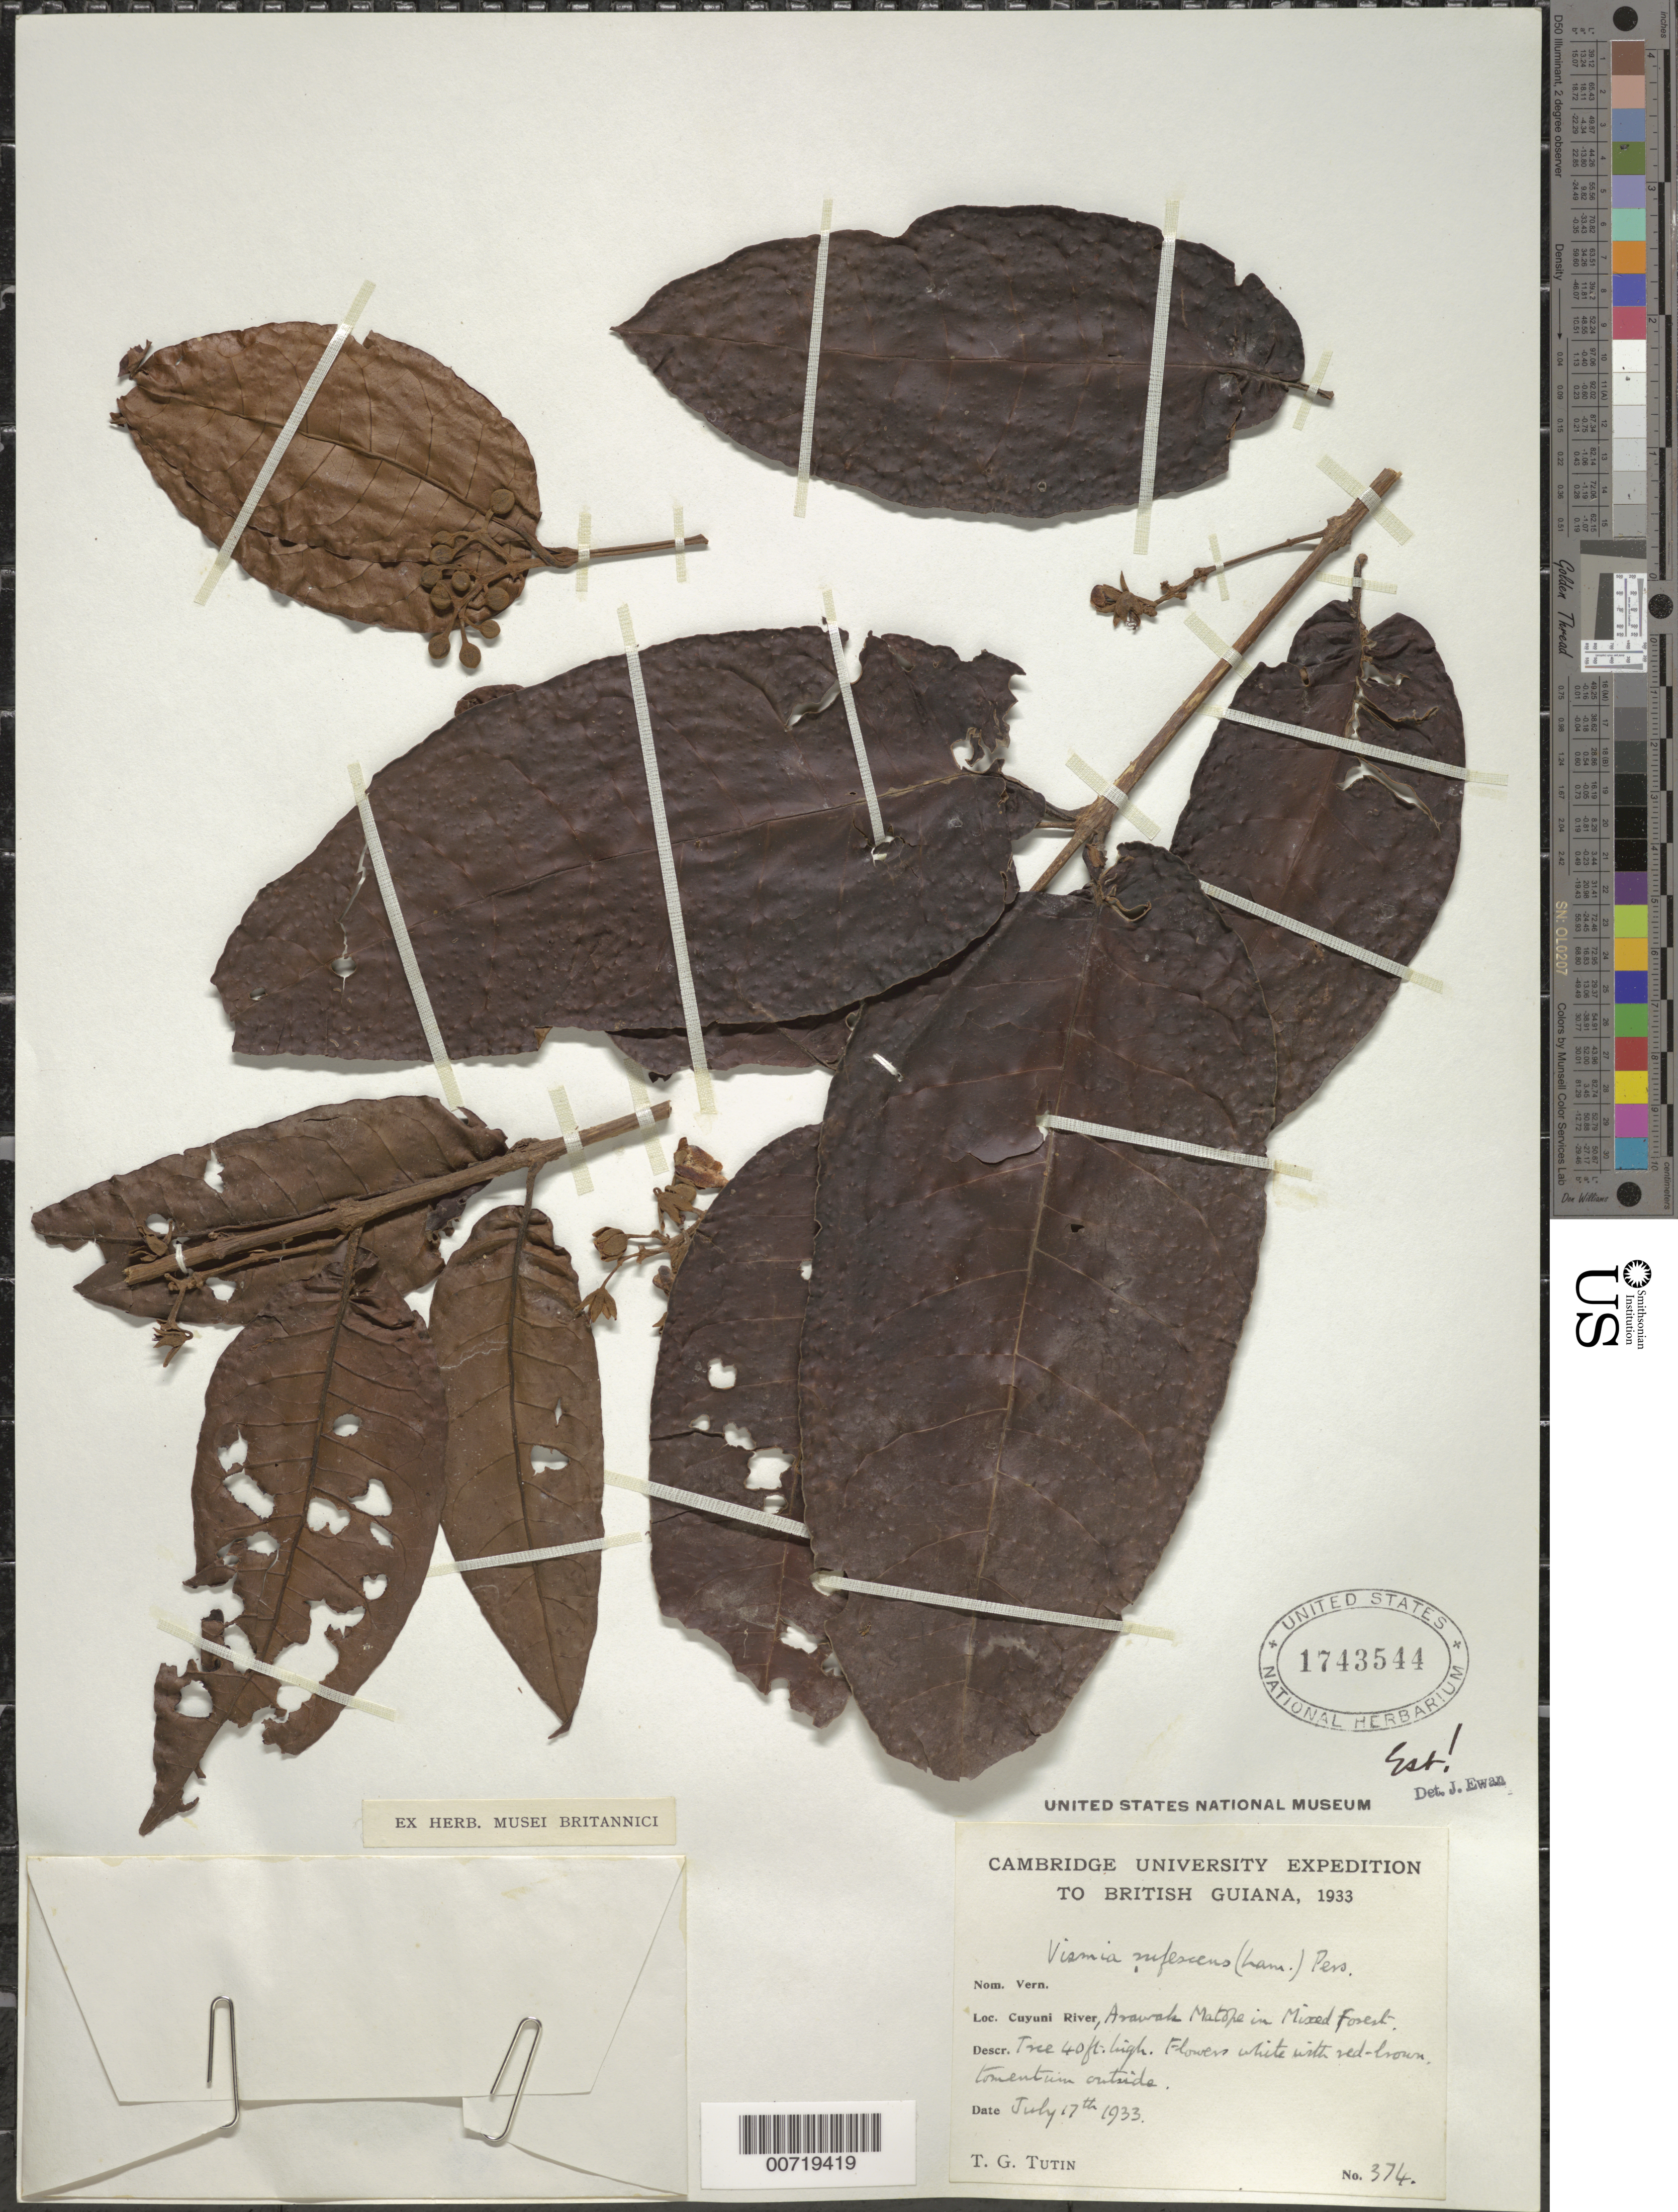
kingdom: Plantae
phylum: Tracheophyta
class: Magnoliopsida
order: Malpighiales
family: Hypericaceae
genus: Vismia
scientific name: Vismia sessilifolia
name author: (Aubl.) Choisy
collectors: T. G. Tutin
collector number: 374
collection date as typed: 17-Jul-33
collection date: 1933-07-17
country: Guyana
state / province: Cuyuni-Mazaruni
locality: Arawak Matope, Cuyuni R.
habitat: Mixed forest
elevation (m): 91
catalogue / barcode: US 1743544